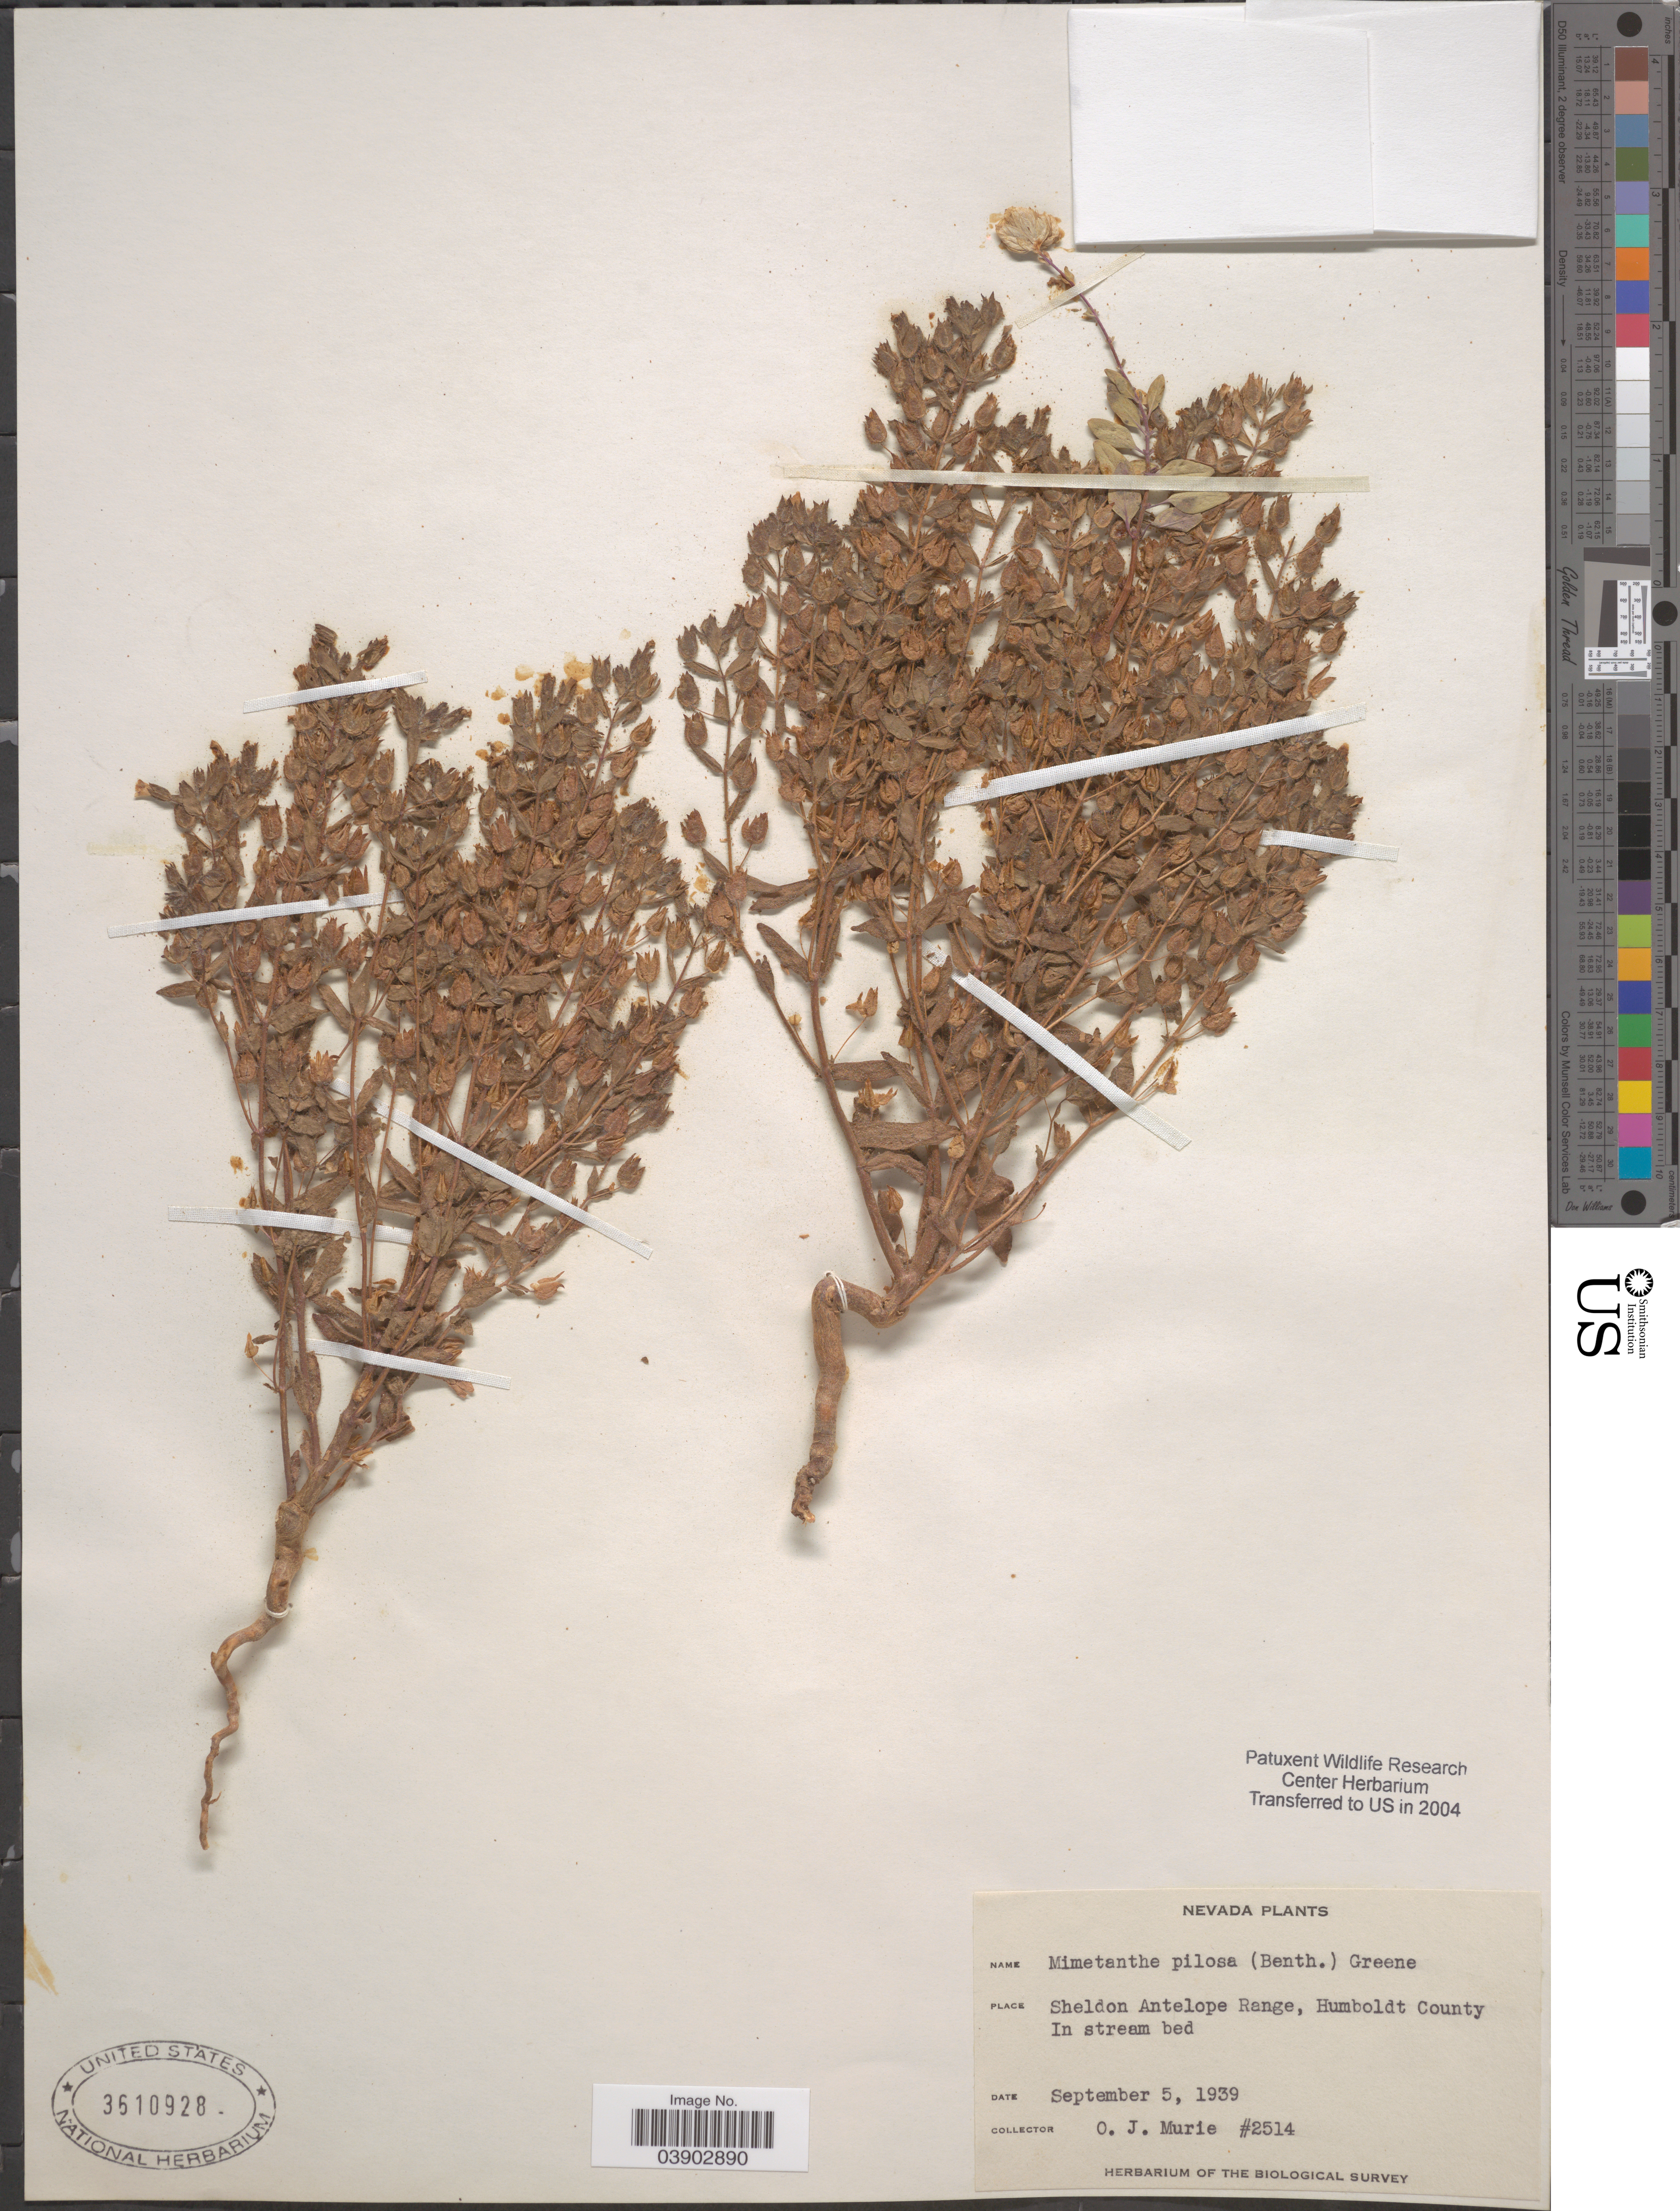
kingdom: Plantae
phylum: Tracheophyta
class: Magnoliopsida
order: Lamiales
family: Phrymaceae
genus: Mimetanthe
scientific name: Mimetanthe pilosa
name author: (Benth.) Greene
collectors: O. Murie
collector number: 2514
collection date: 1939-09-05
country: United States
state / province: Nevada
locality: Sheldon Antelope Range, Humboldt County.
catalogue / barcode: US 3610928